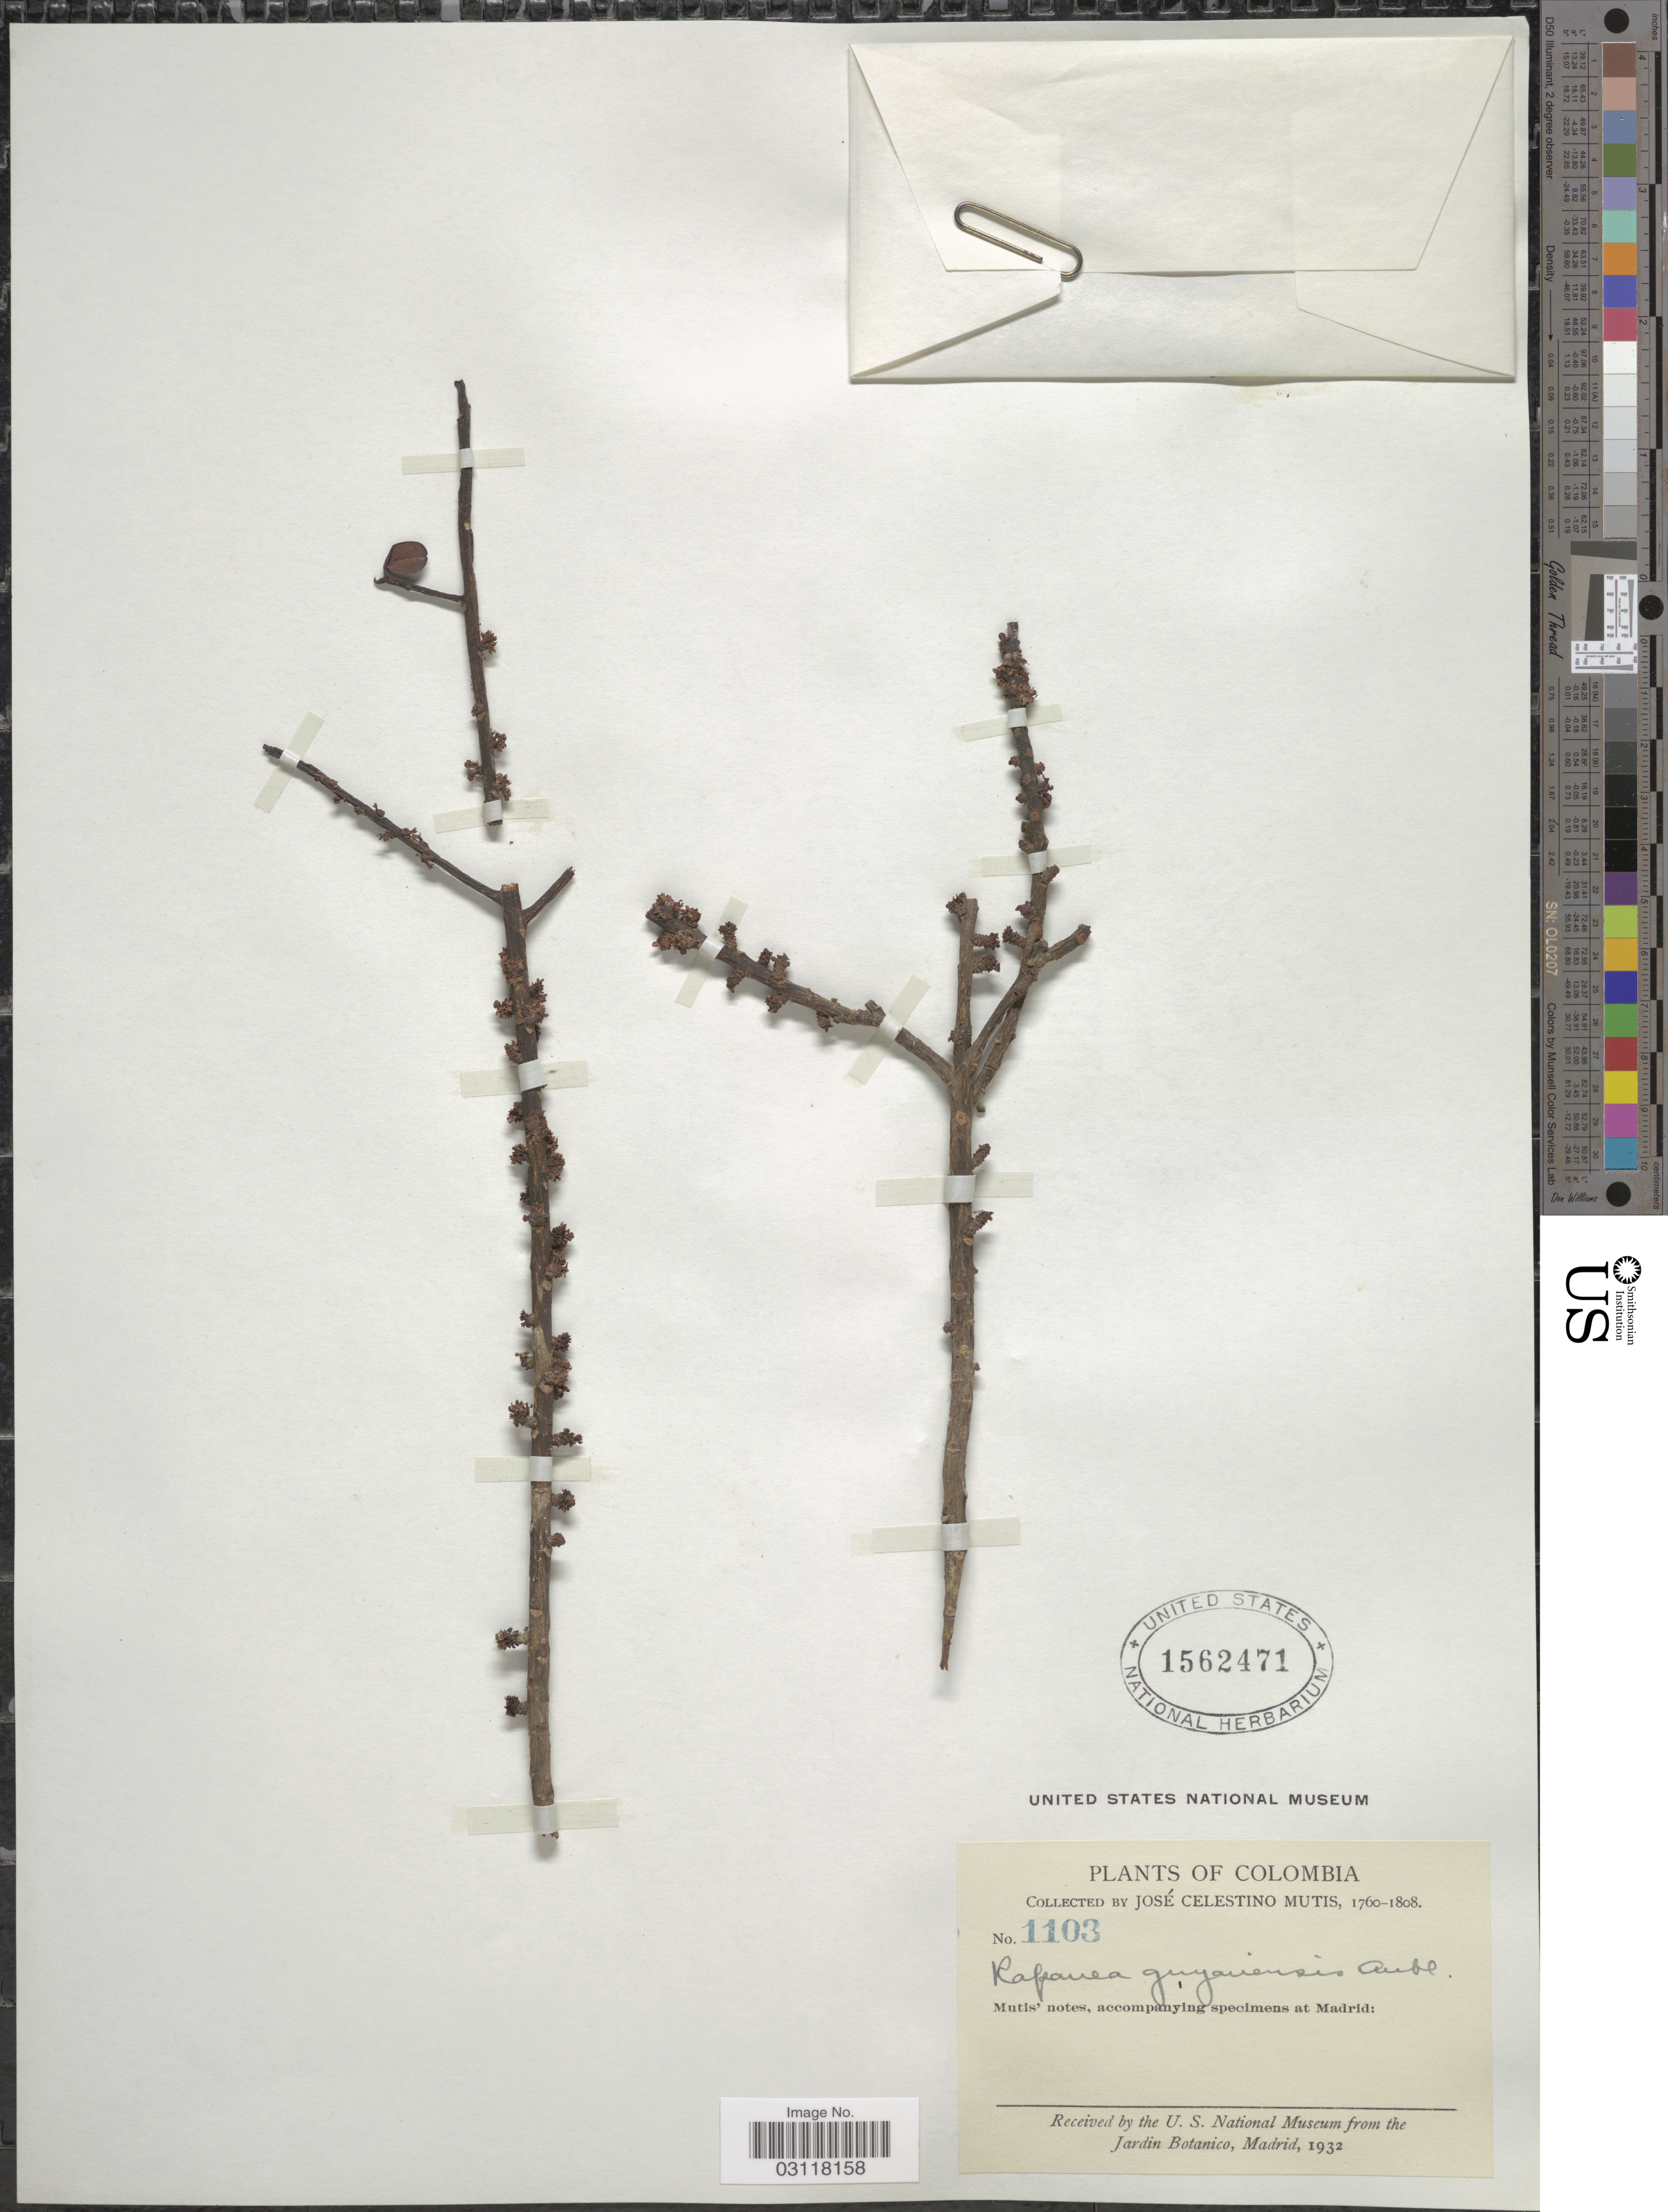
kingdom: Plantae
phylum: Tracheophyta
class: Magnoliopsida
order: Ericales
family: Primulaceae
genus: Rapanea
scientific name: Rapanea guianensis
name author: Aubl.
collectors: J. C. B. Mutis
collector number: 1103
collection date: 1760/1808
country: Colombia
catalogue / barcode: US 1562471